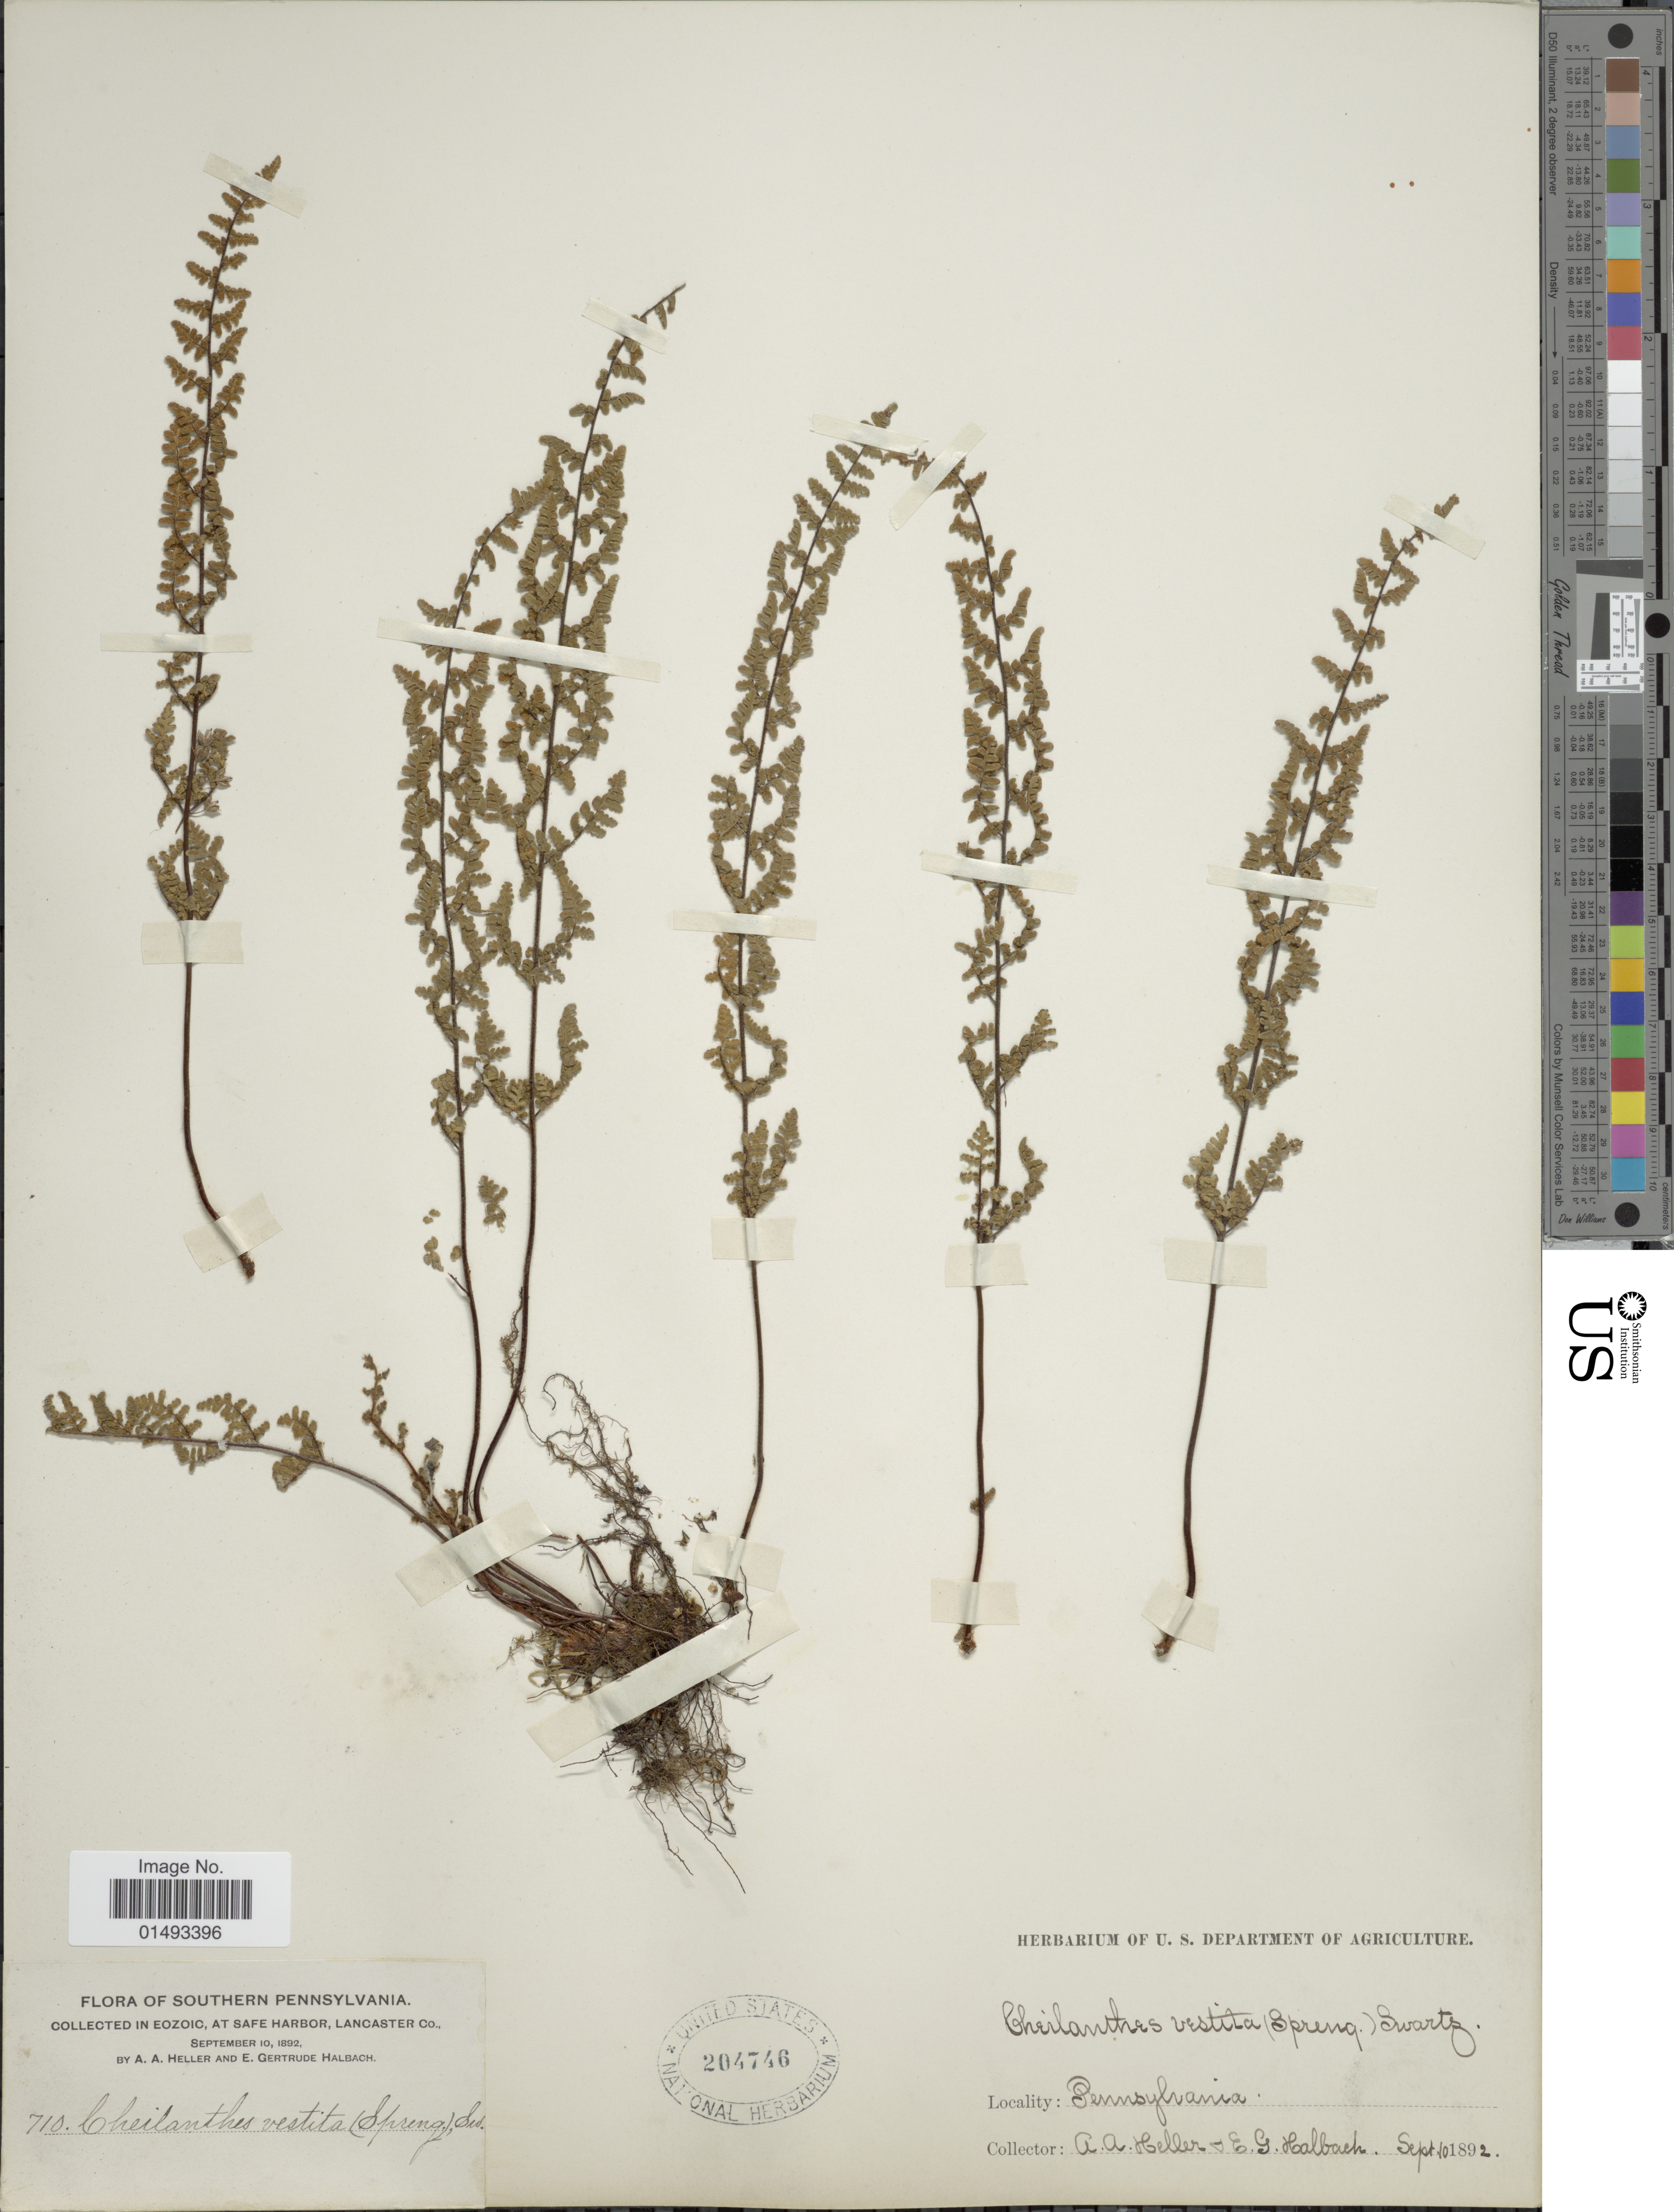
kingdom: Plantae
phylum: Tracheophyta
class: Polypodiopsida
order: Polypodiales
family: Pteridaceae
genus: Myriopteris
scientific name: Myriopteris lanosa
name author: (Michx.) Grusz & Windham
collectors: A. A. Heller & E. G. Halbach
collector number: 710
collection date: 1892-09-10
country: United States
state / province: Pennsylvania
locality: Flora of Southern Pennsylvania, Collected in Eozoic, AtSafe Harbor, Lancaster co.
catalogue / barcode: US 204746